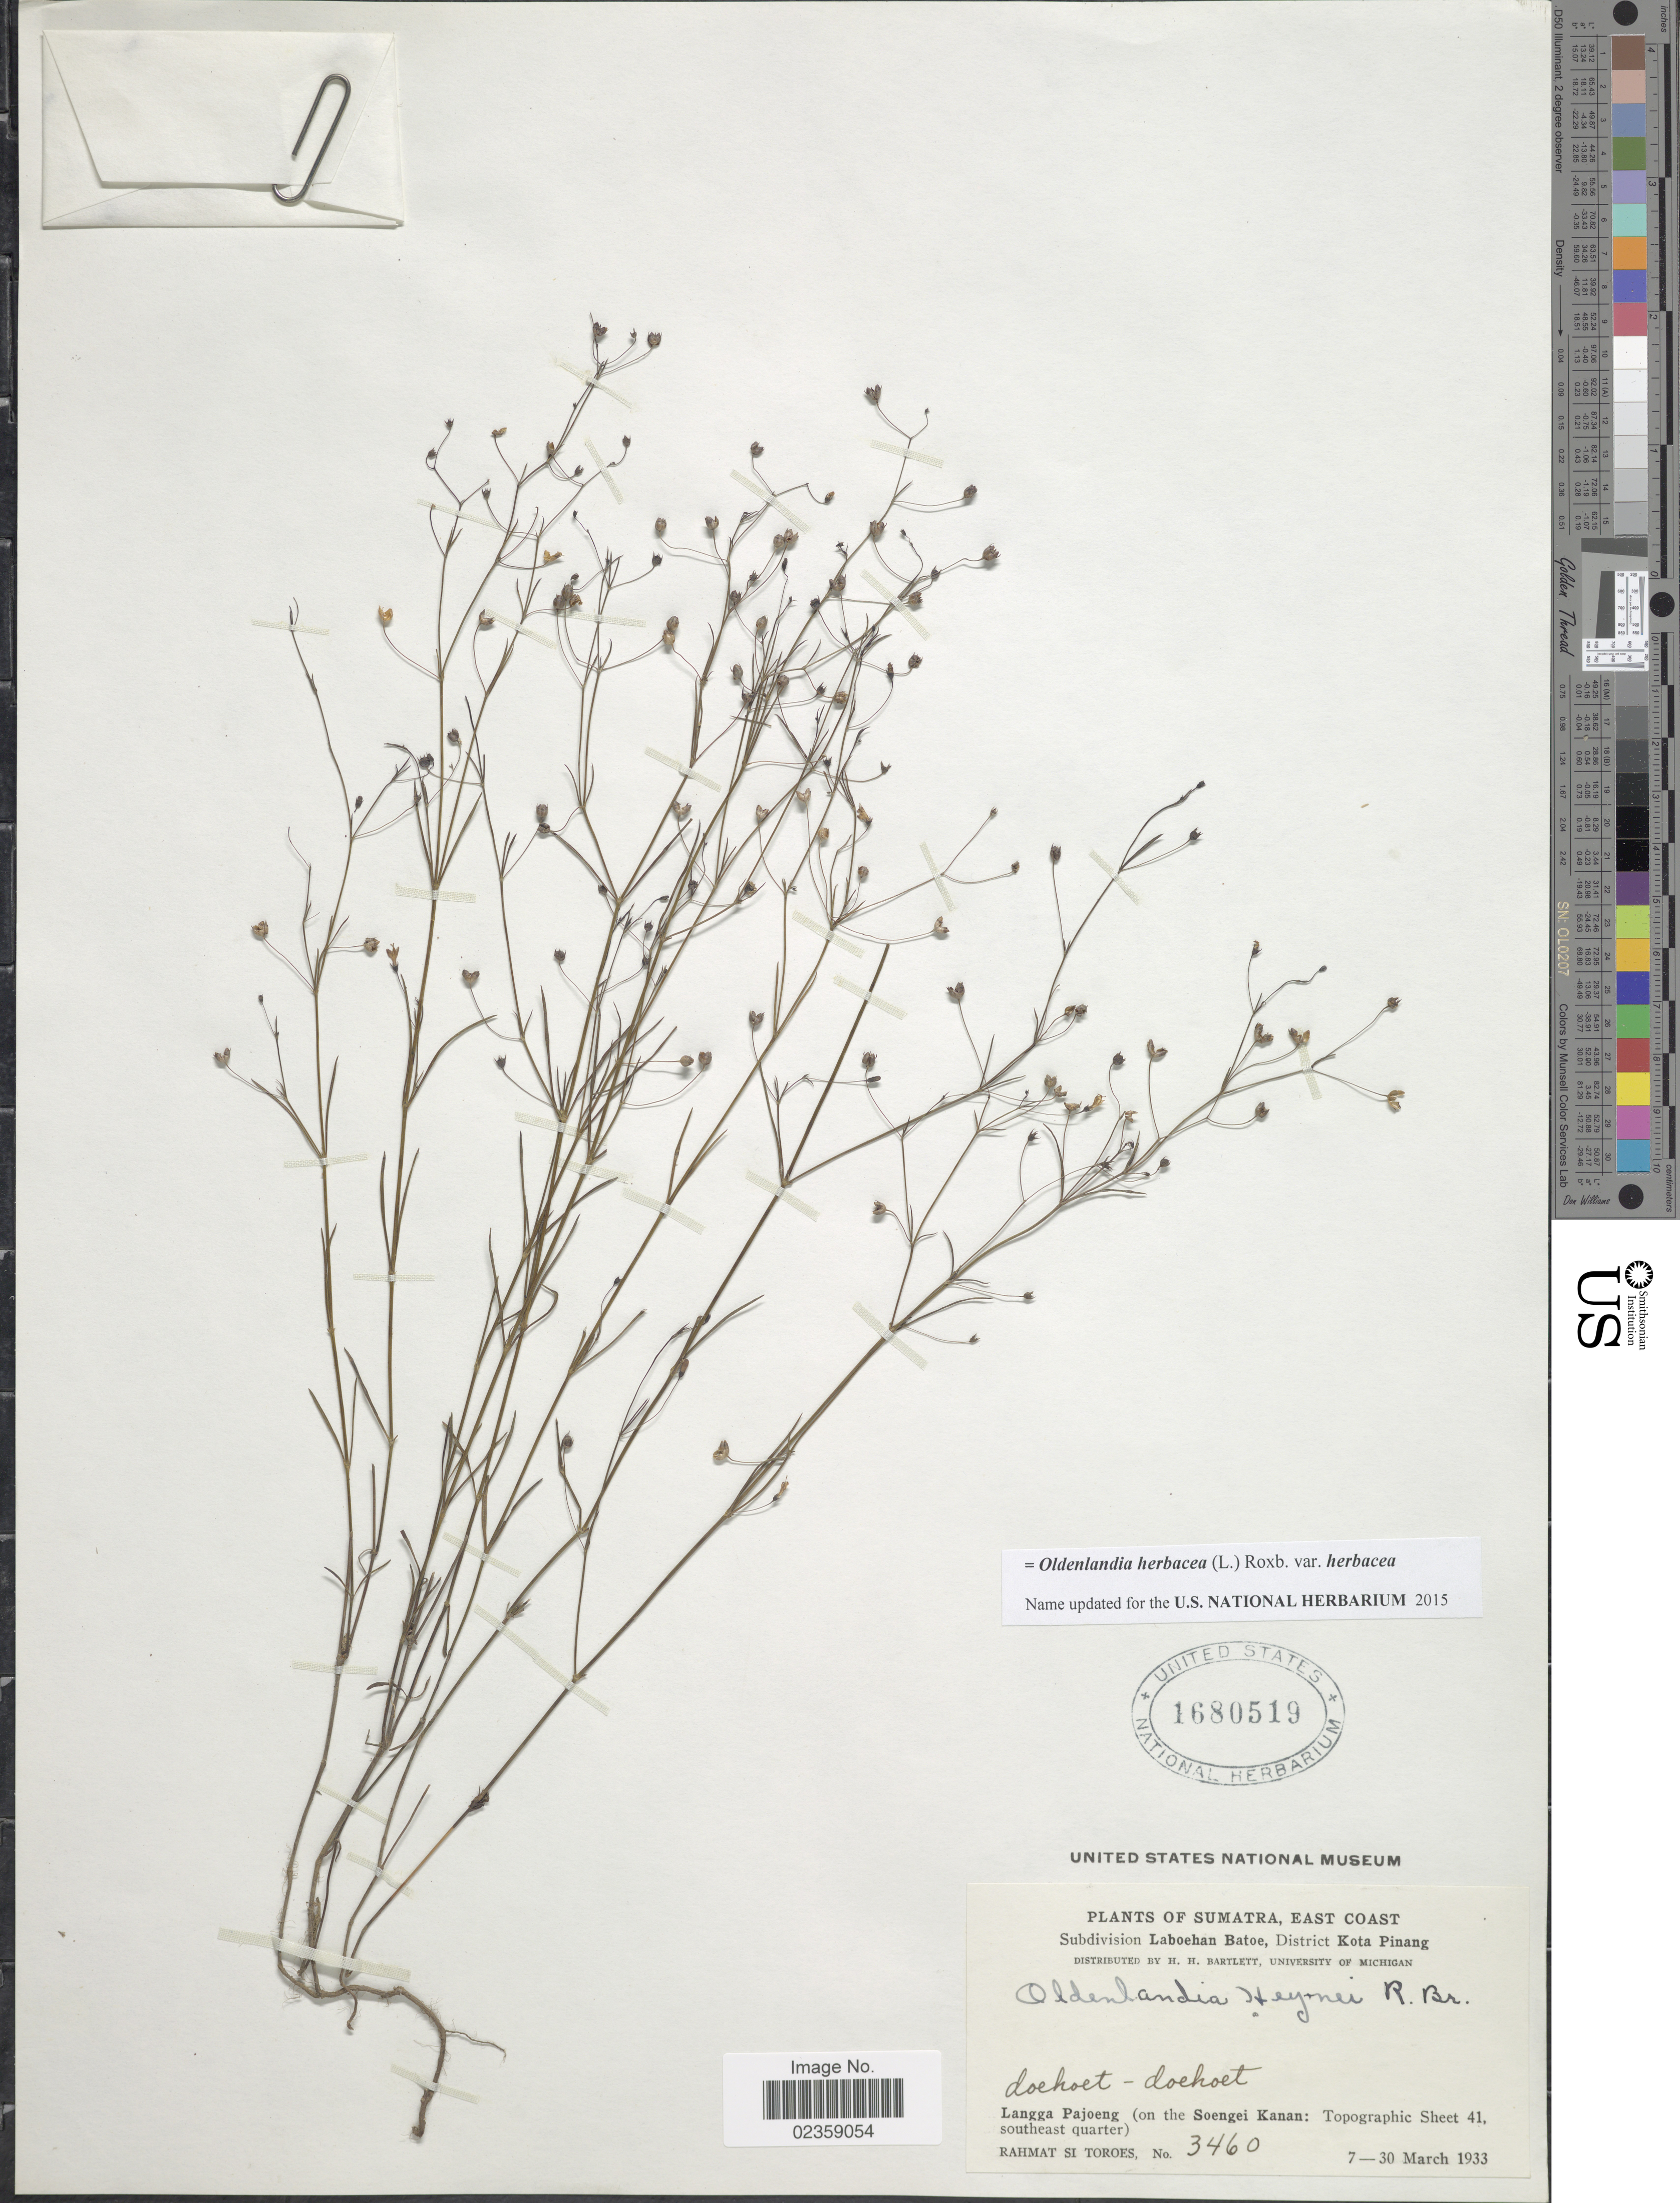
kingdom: Plantae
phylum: Tracheophyta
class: Magnoliopsida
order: Gentianales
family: Rubiaceae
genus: Oldenlandia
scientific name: Oldenlandia herbacea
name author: (L.) Roxb.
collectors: Rahmat Si Boeea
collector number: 3460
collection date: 1933-03-07/1933-03-30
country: Indonesia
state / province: Sumatra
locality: Sumatra, East Coast. Subdivision Laboehan Batoe, District Kota Pinang. Langga Pajoeng (on the Soengei Kanan: Topographic Sheet 41, southeastern quarter)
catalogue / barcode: US 1680519